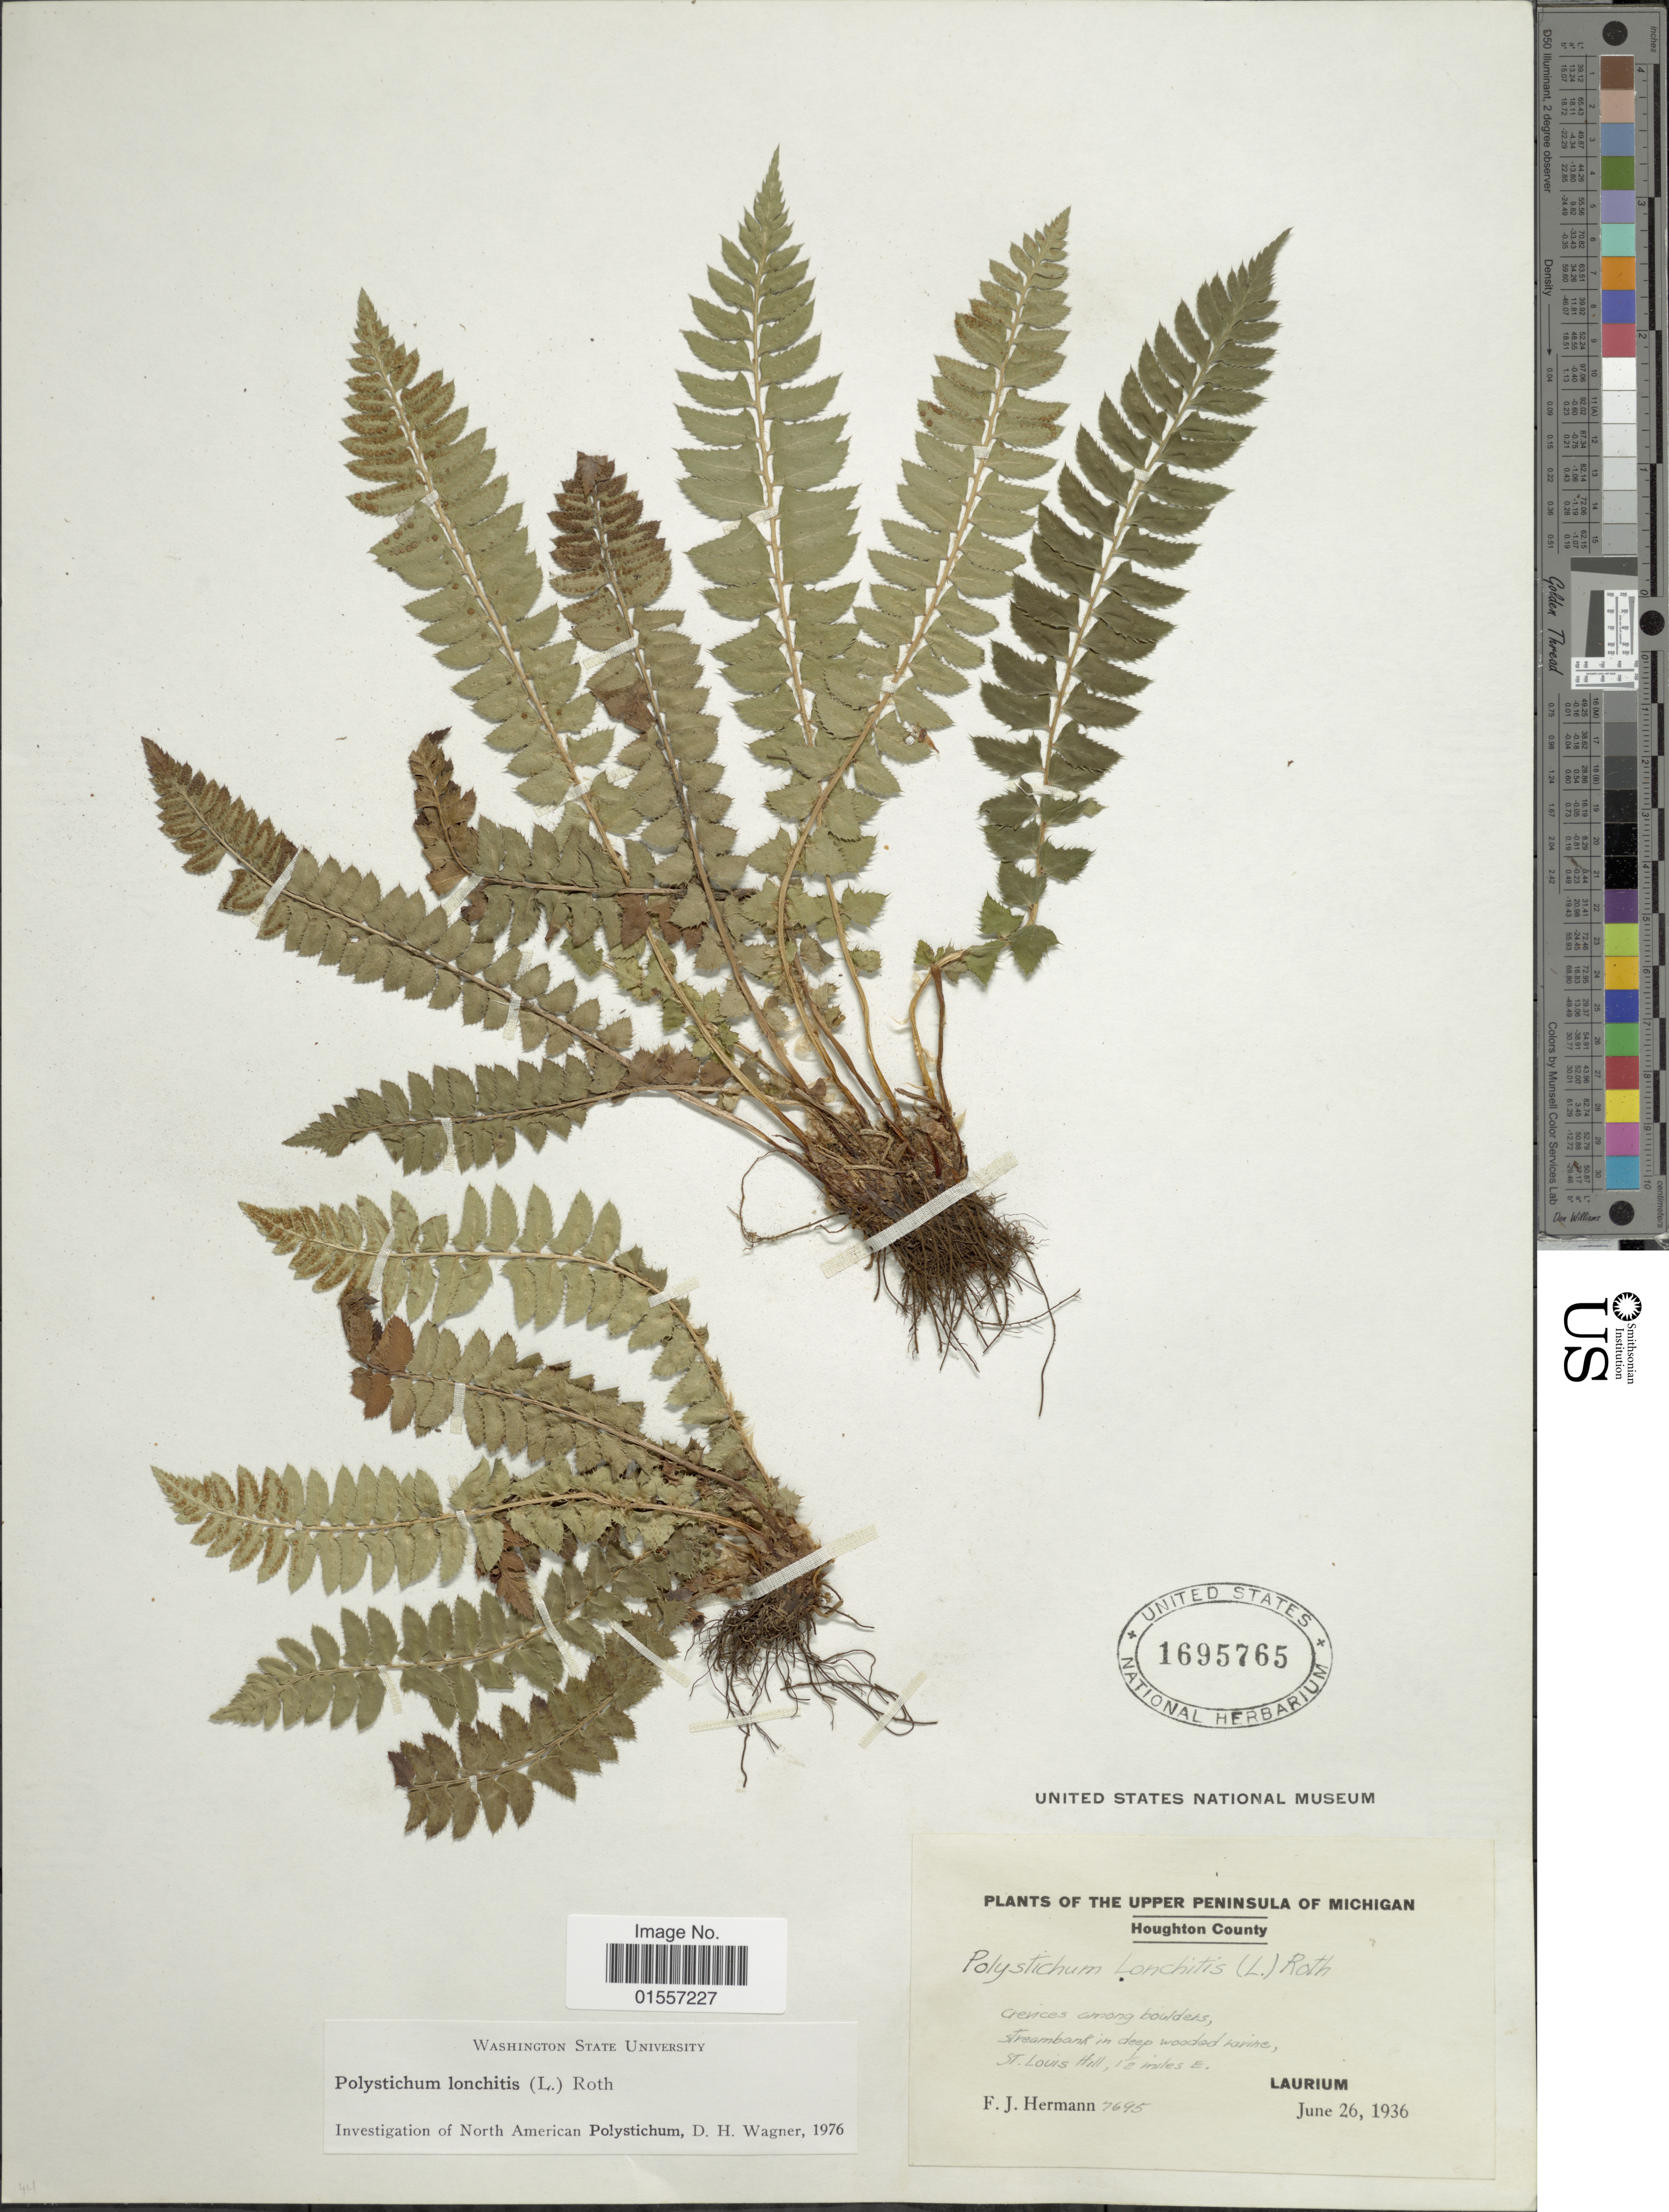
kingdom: Plantae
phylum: Tracheophyta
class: Polypodiopsida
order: Polypodiales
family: Dryopteridaceae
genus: Polystichum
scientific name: Polystichum lonchitis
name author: (Roth) L.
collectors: F. J. Hermann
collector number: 7695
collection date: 1936-06-26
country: United States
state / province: Michigan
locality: The Upper Peninsula of Michigan, Houghtin County, crevices among boulders, streambank in deep wooded ravine, St Louis Hill, 1½ miles E. Laurium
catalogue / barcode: US 1695765